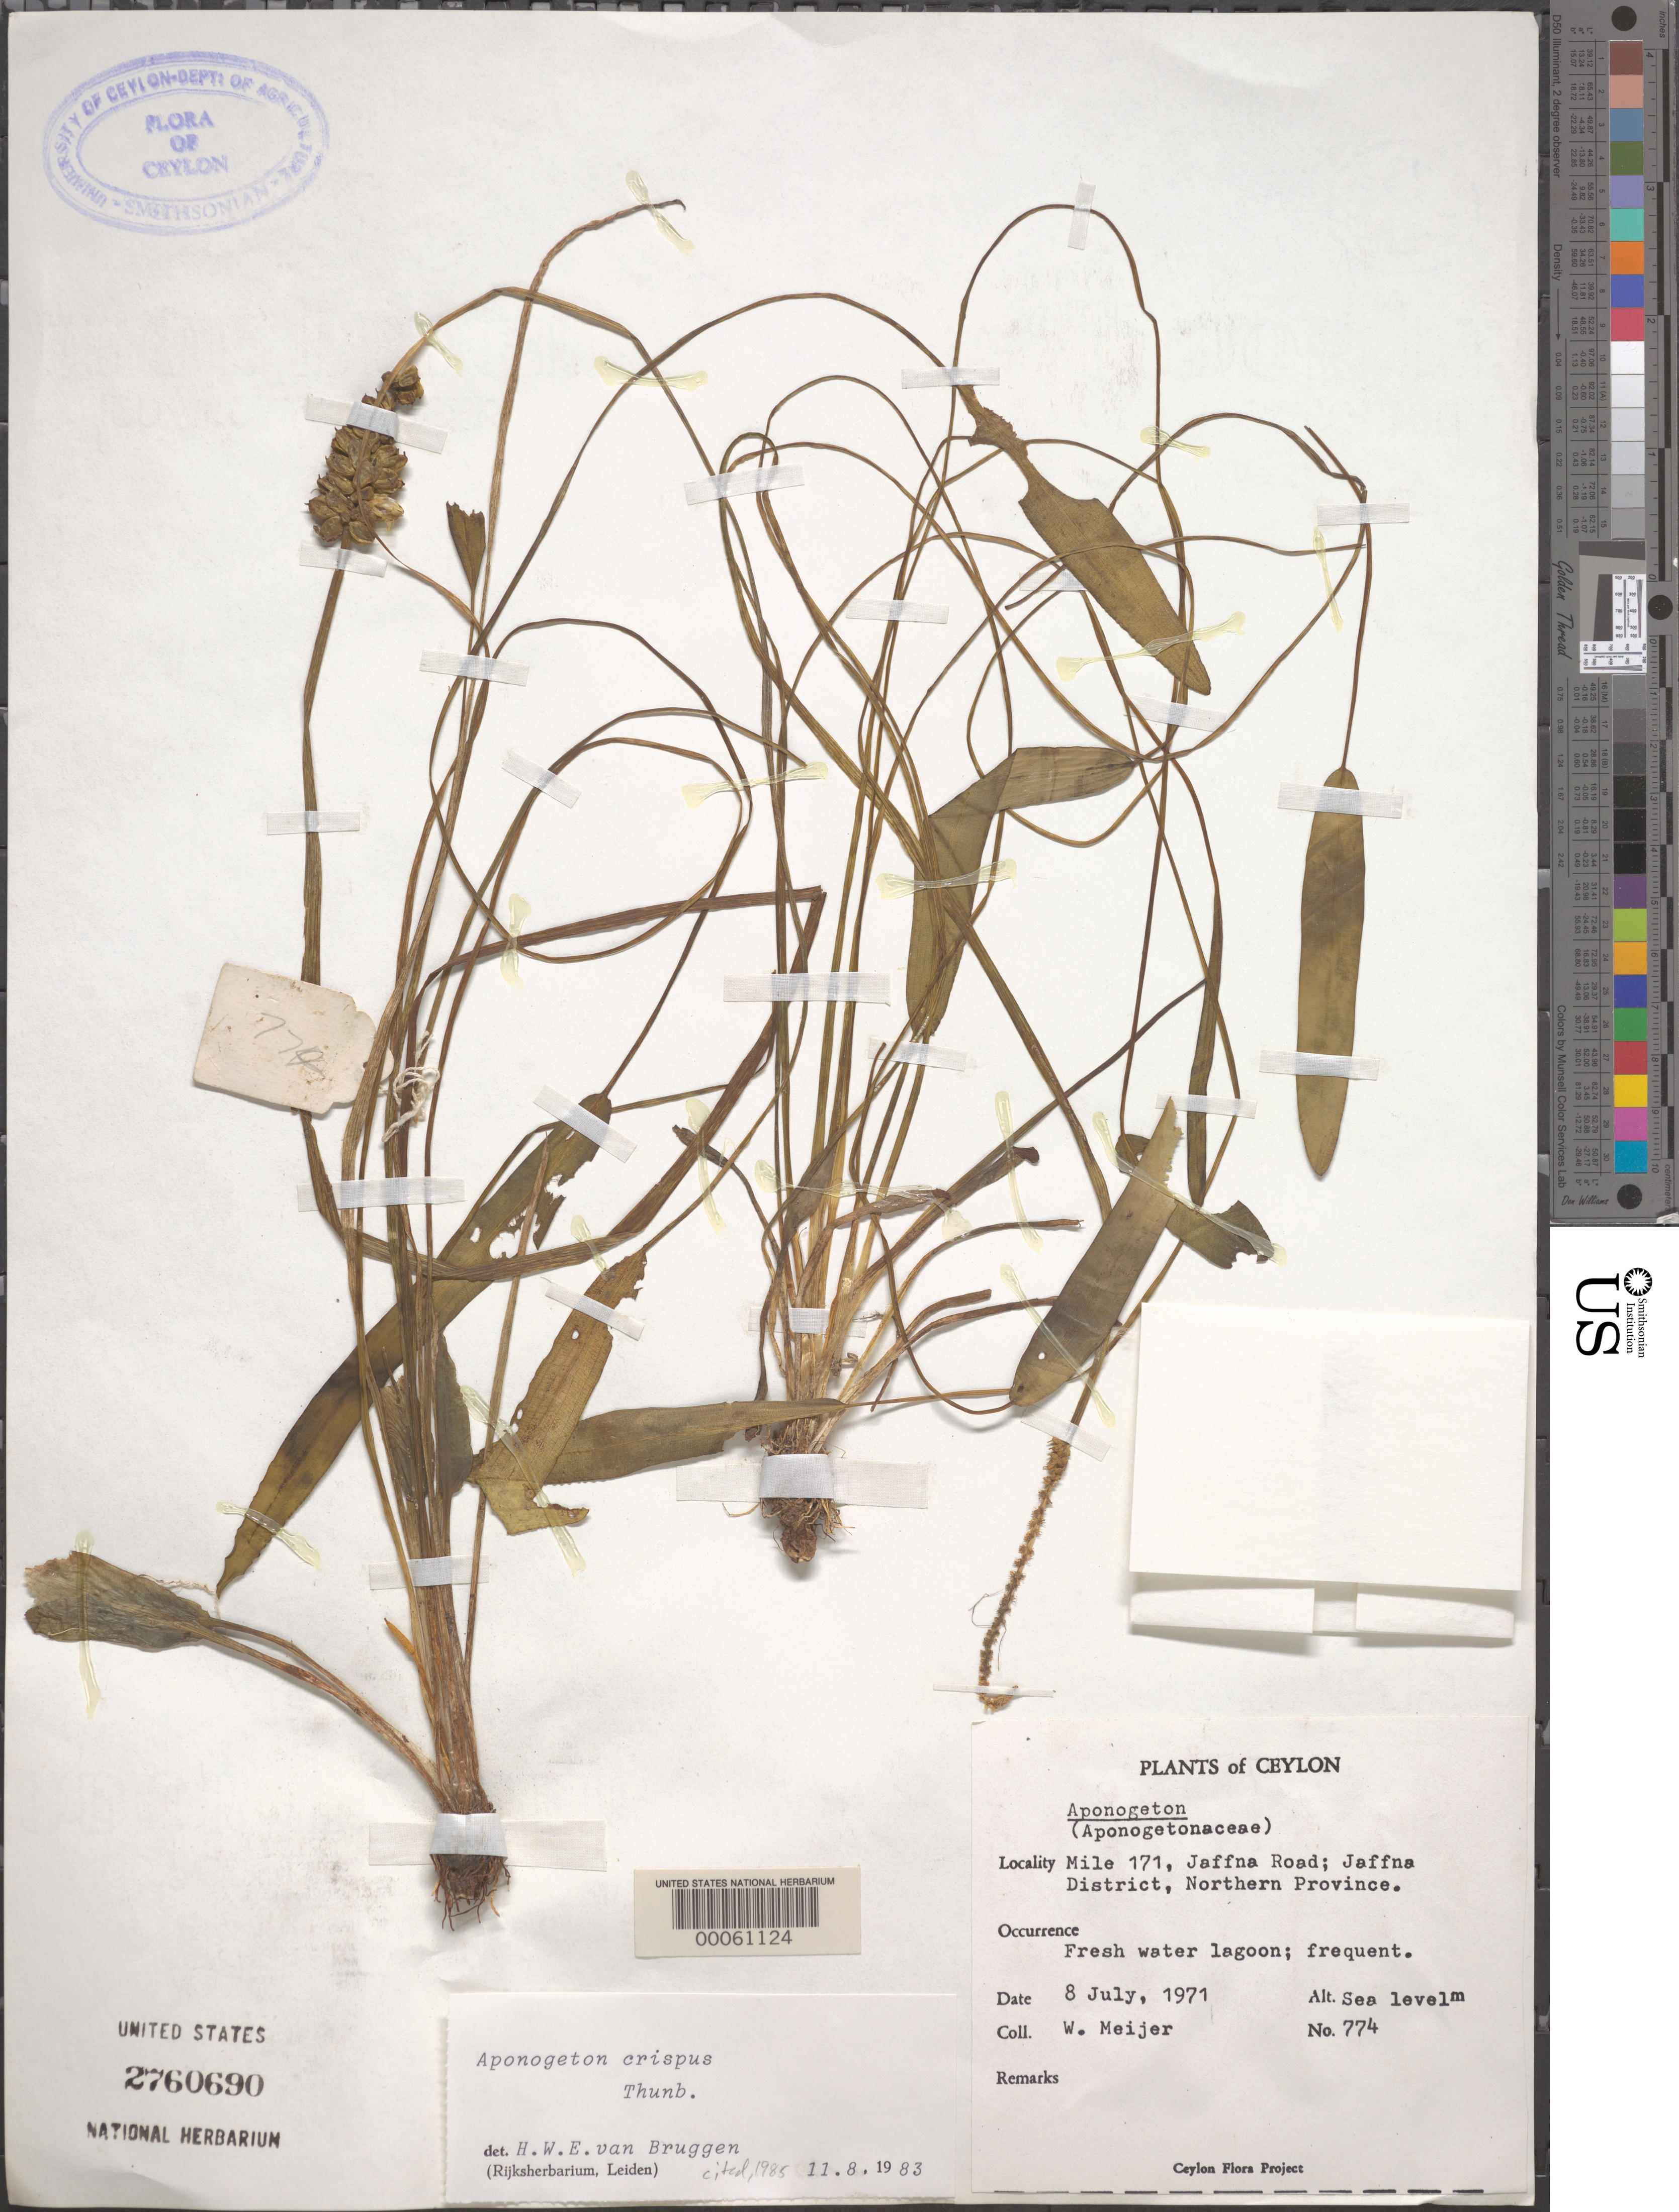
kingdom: Plantae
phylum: Tracheophyta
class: Liliopsida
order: Alismatales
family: Aponogetonaceae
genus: Aponogeton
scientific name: Aponogeton crispus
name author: Thunb.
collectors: W. Meijer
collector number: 774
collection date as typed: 08 Jul 1971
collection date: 1971-07-08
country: Sri Lanka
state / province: Northern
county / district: Jaffna Dist.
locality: Mile 171 jaffna road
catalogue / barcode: US 2760690